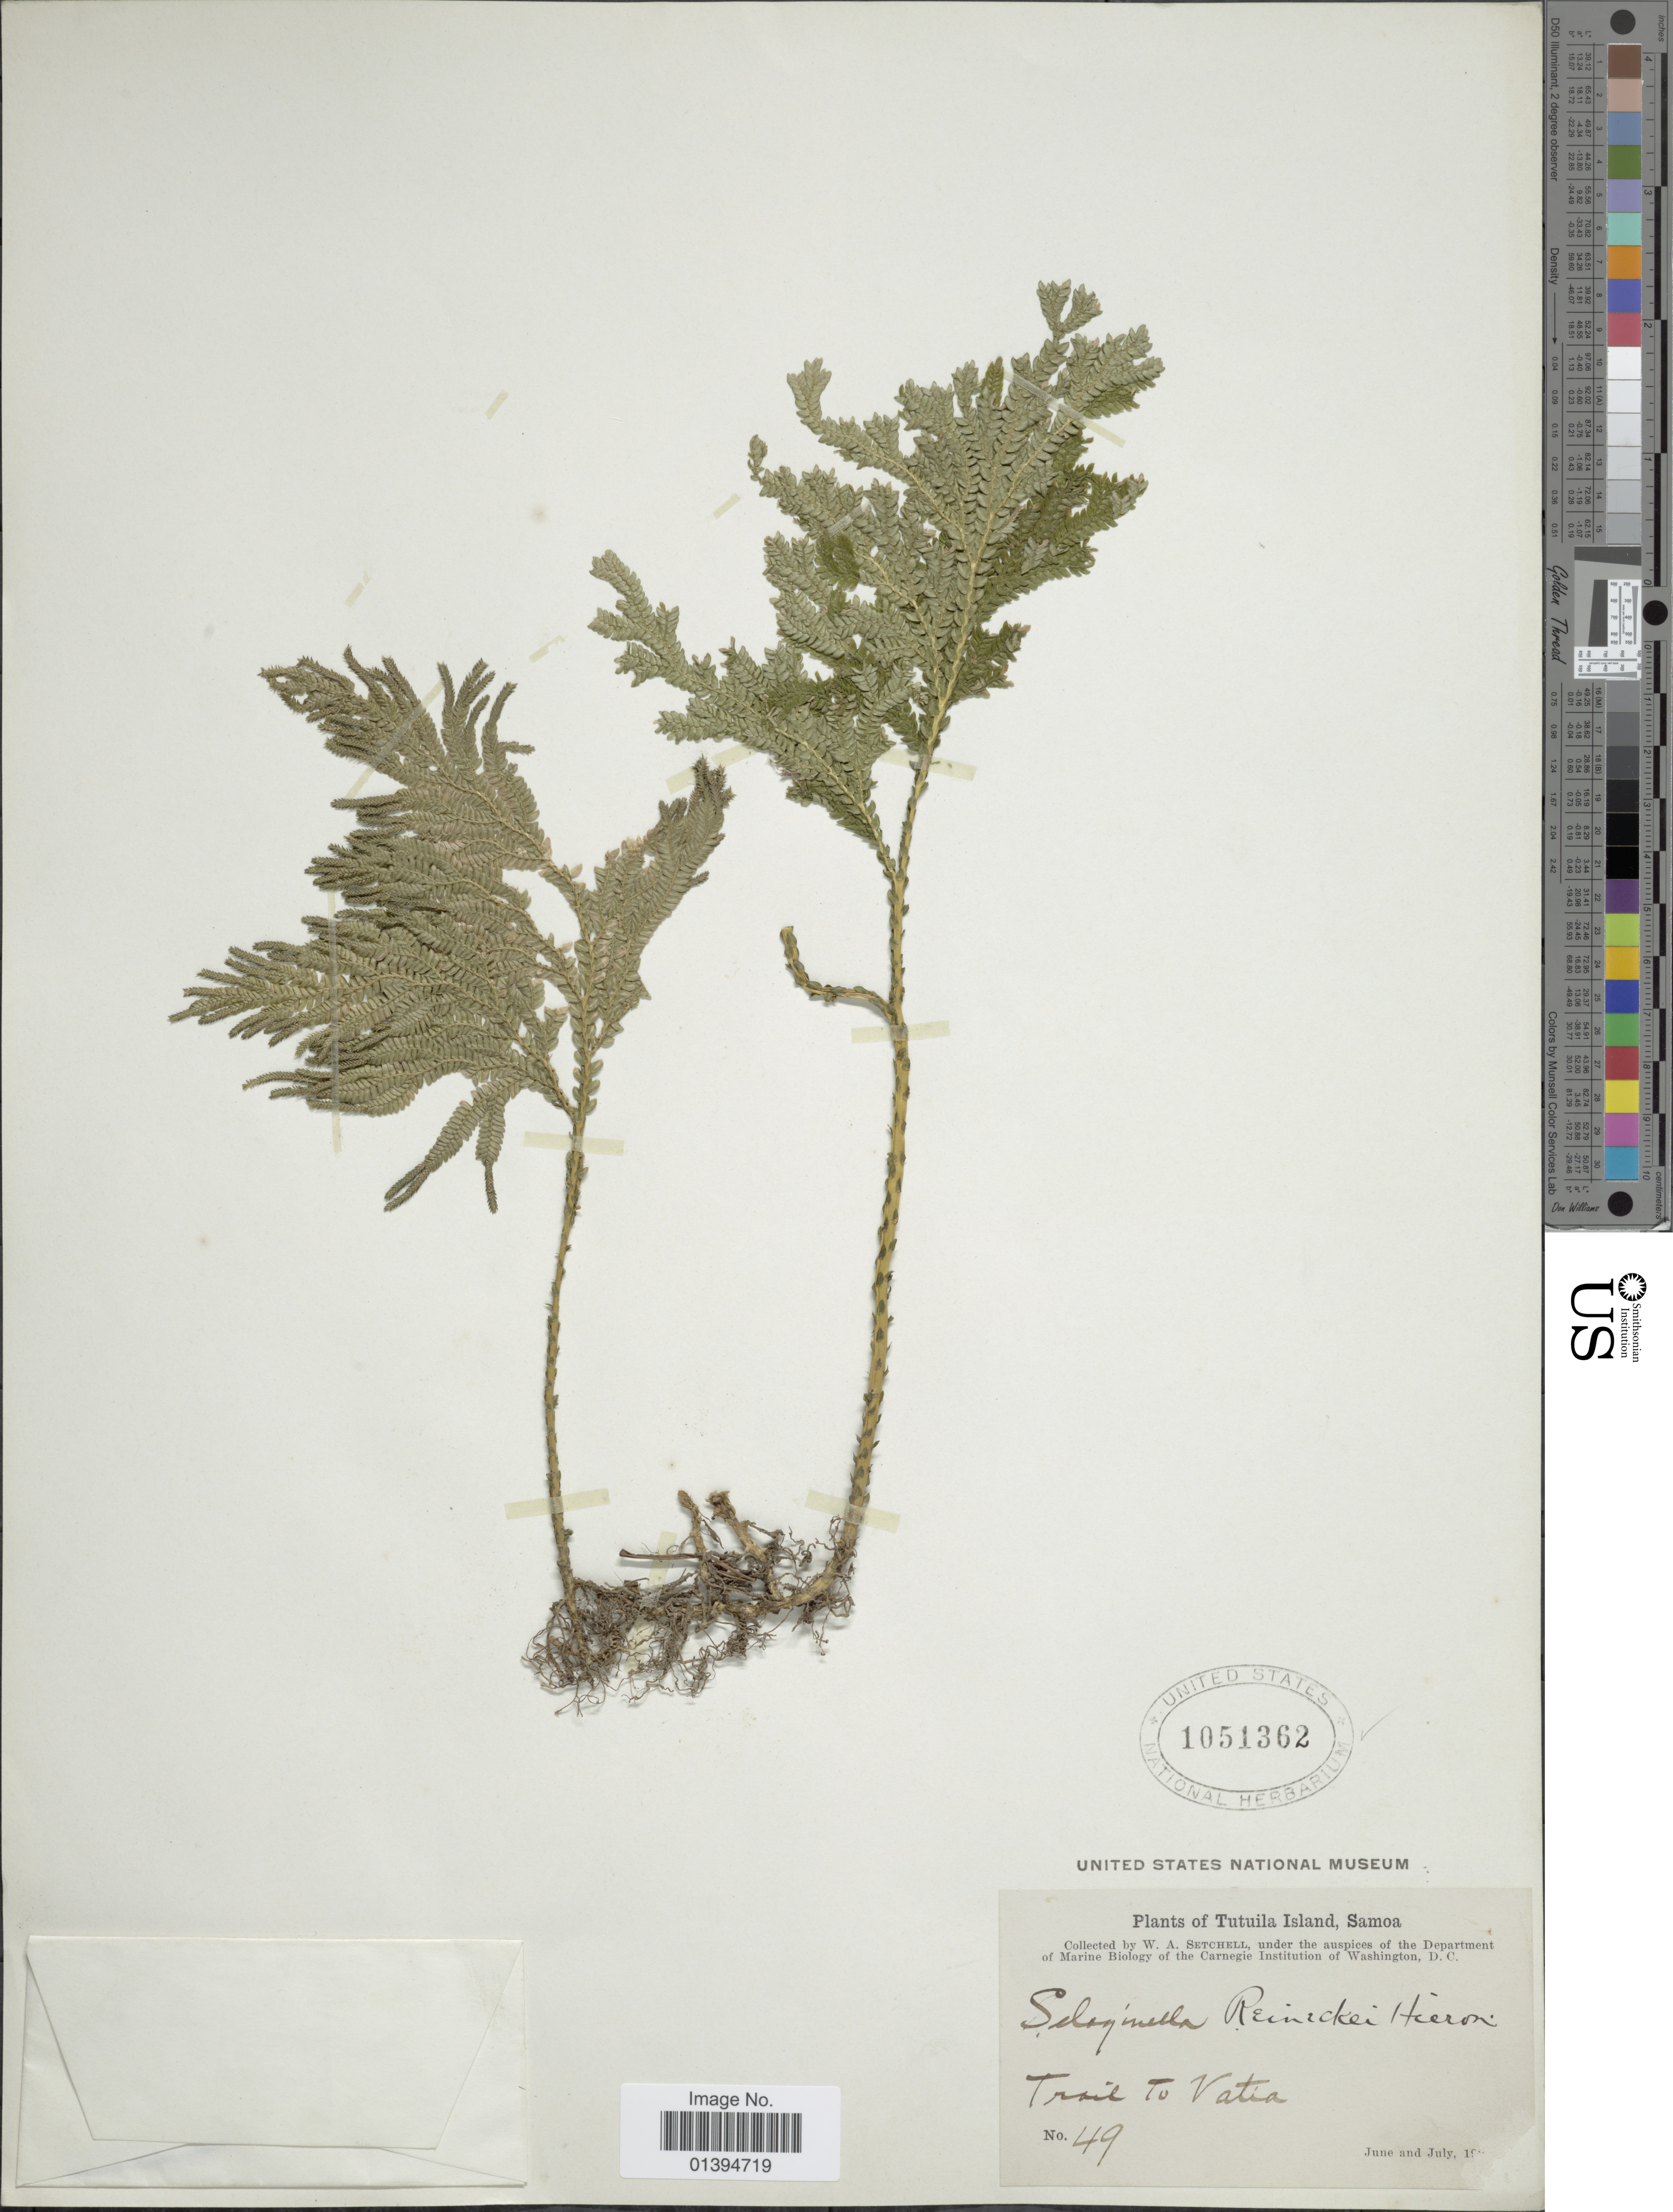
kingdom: Plantae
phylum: Tracheophyta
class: Lycopodiopsida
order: Selaginellales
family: Selaginellaceae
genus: Selaginella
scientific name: Selaginella reineckei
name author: Hieron.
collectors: W. Setchell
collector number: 49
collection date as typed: Transcribed d/m/y: /6/19 to /7/19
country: American Samoa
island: Tutuila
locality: Tutuila Island, Samoa, Trail to Vatia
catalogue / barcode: US 1051362